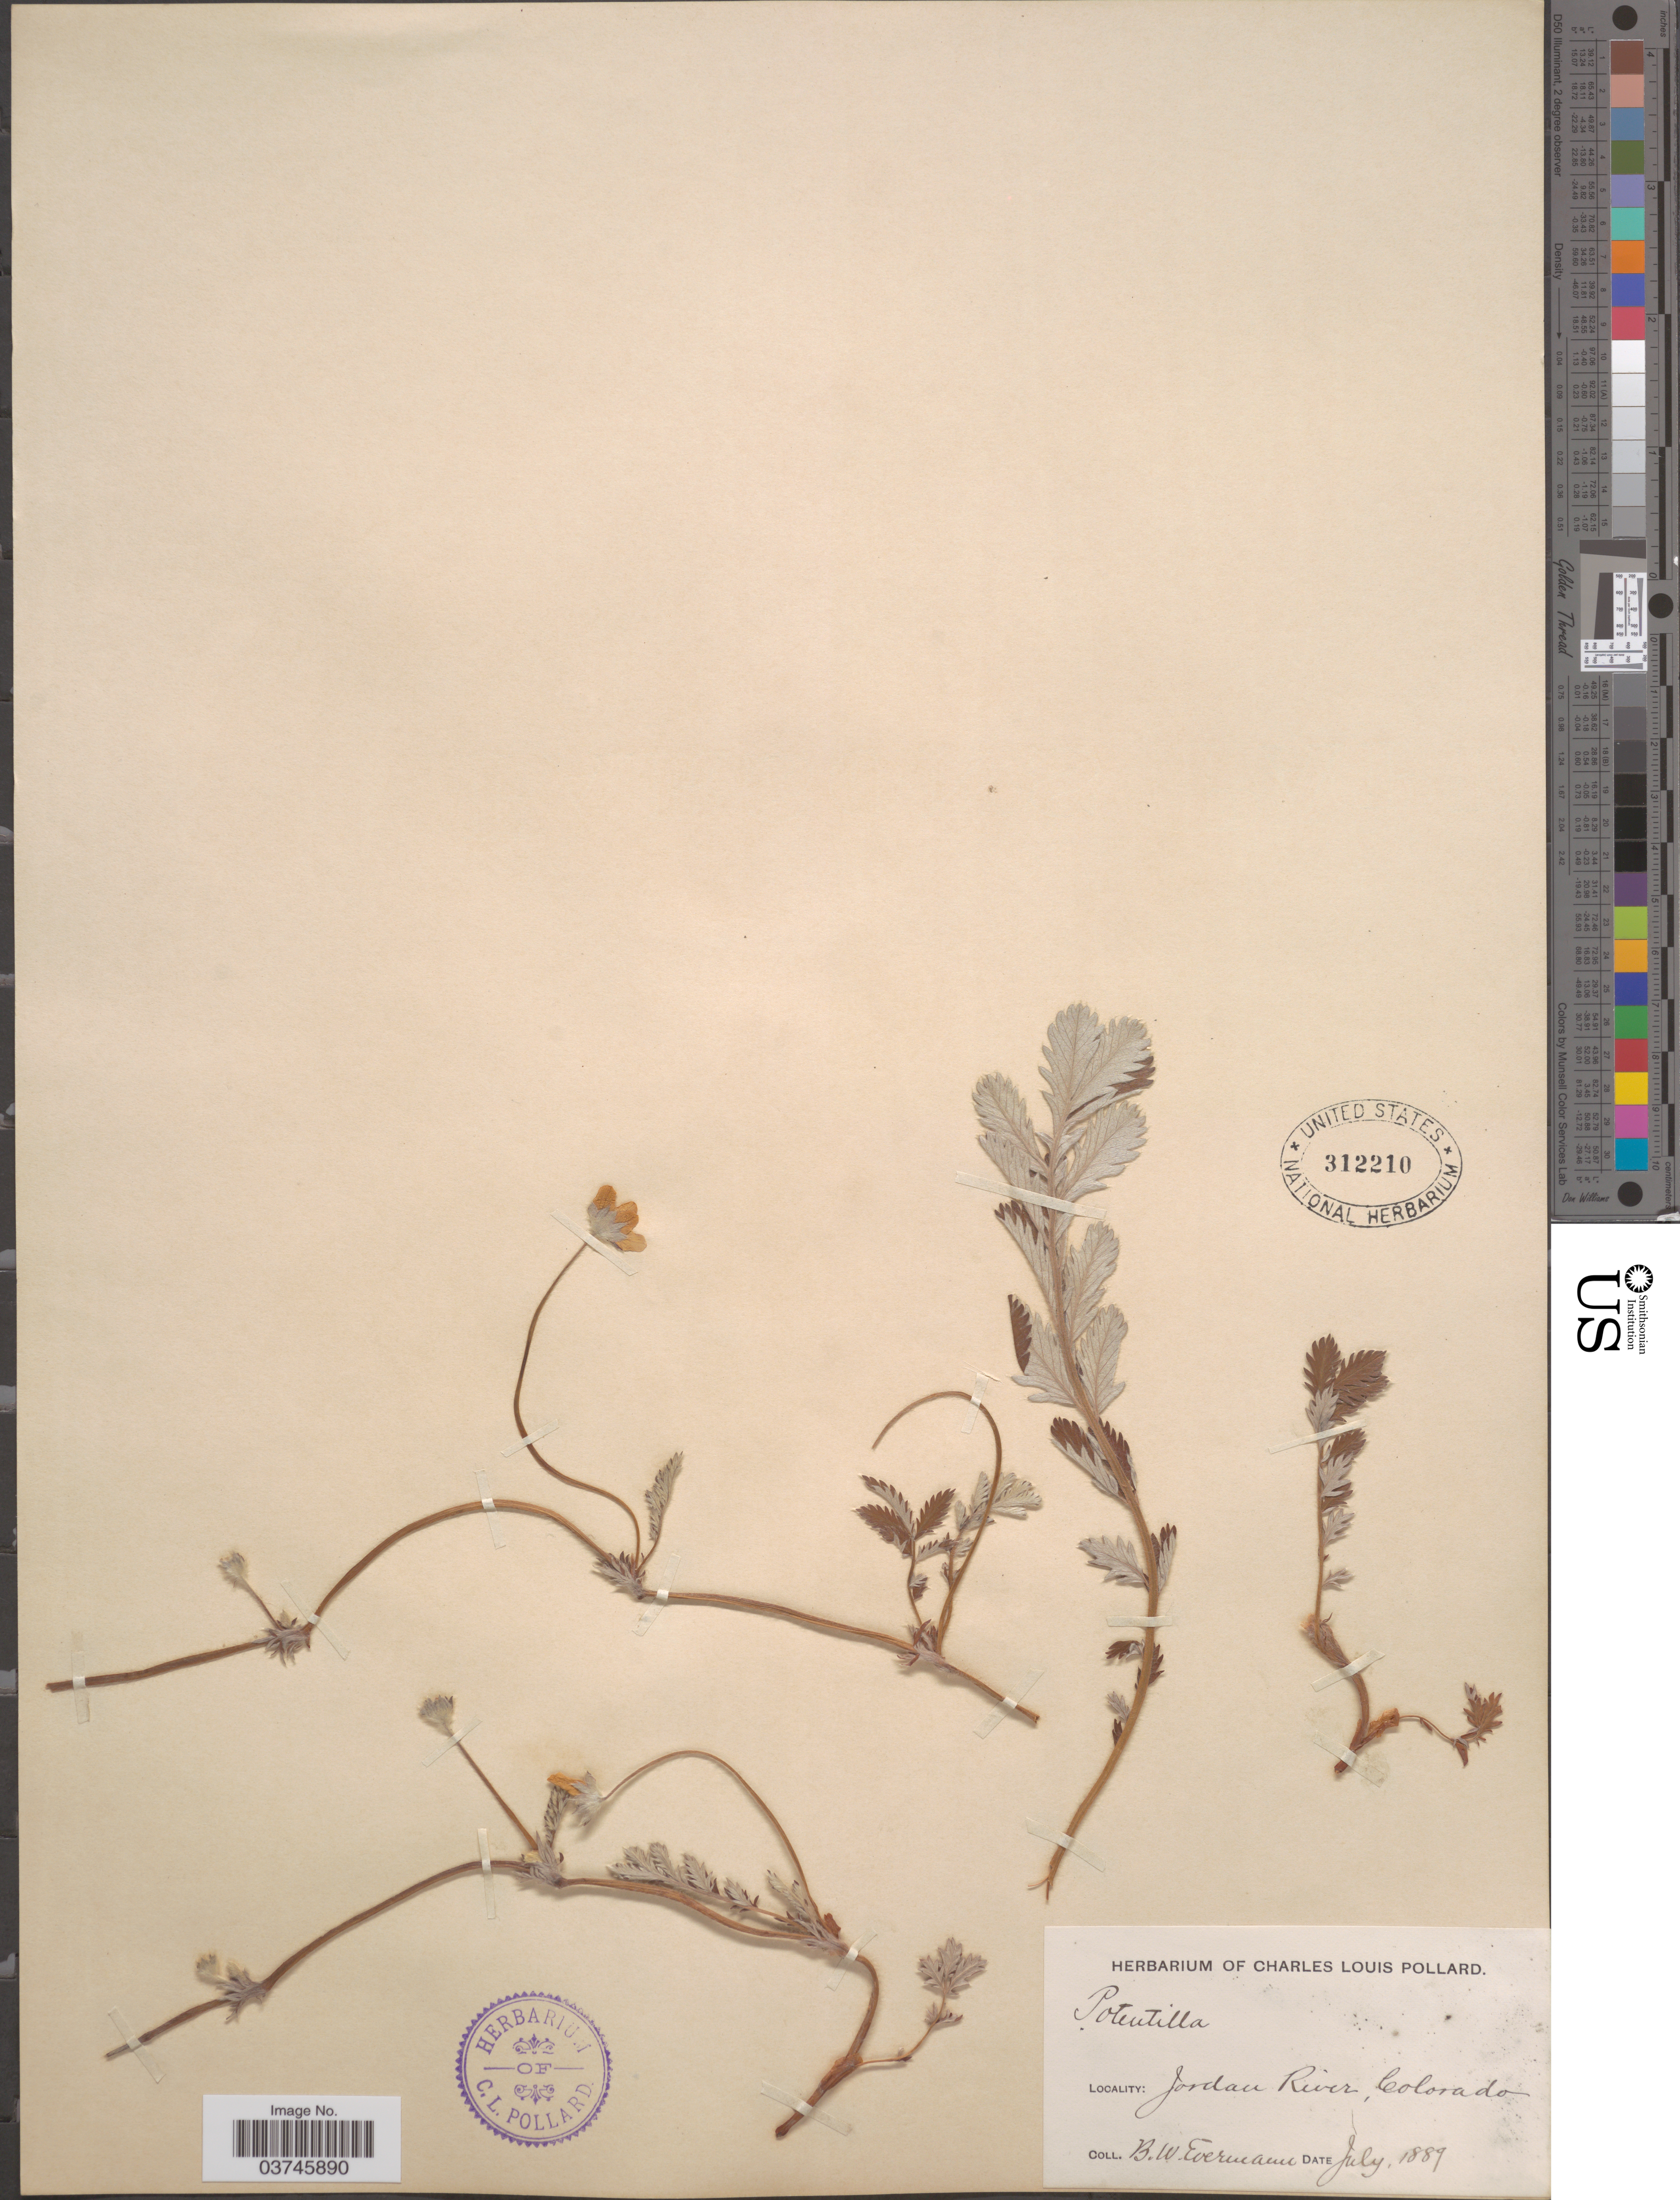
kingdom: Plantae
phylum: Tracheophyta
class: Magnoliopsida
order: Rosales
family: Rosaceae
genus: Argentina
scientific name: Argentina anserina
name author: (L.) Rydb.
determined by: Strong, Mark T., (BOT), Smithsonian Institution - National Museum of Natural History (UNITED STATES)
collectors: B. W. Evermann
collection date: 1889-07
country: United States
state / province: Colorado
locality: Jordan River.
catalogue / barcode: US 312210